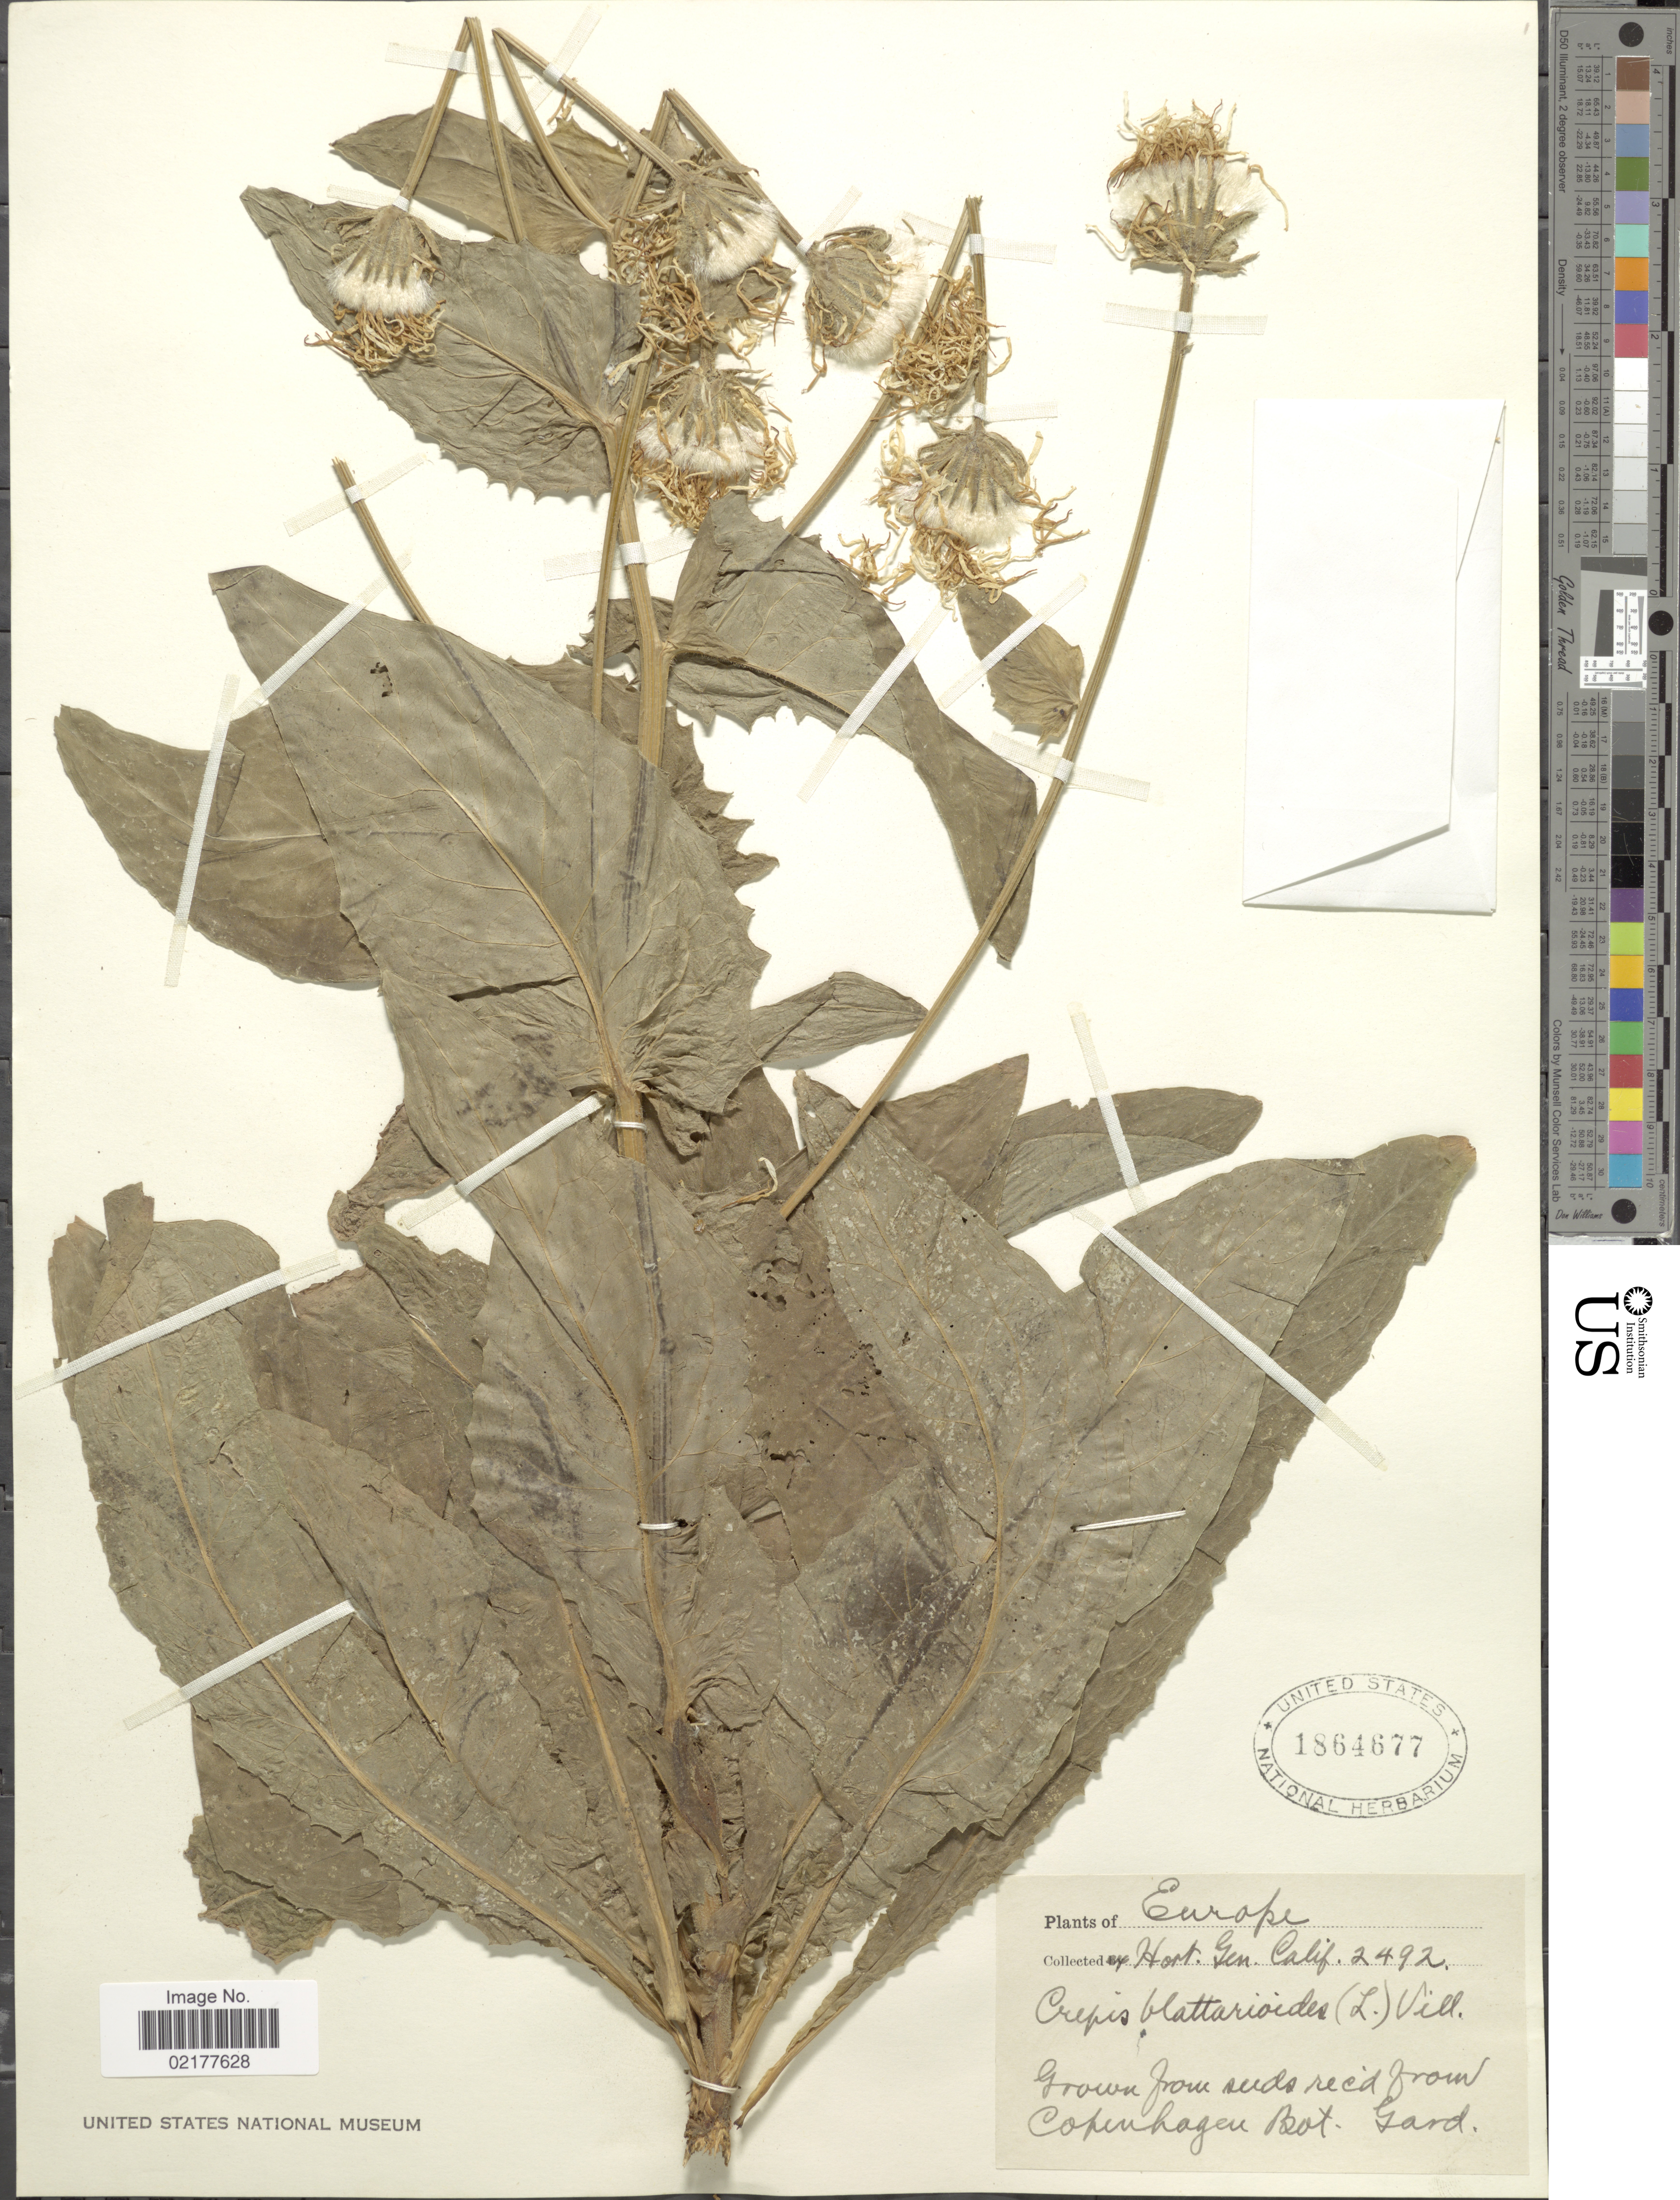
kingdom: Plantae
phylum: Tracheophyta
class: Magnoliopsida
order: Asterales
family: Asteraceae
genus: Crepis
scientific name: Crepis pyrenaica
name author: (L.) Greuter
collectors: Hort. Gen. Calif.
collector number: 2492?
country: Denmark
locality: Europe. Copenhagen Bot. Gard. [unsure placement]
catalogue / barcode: US 1864677